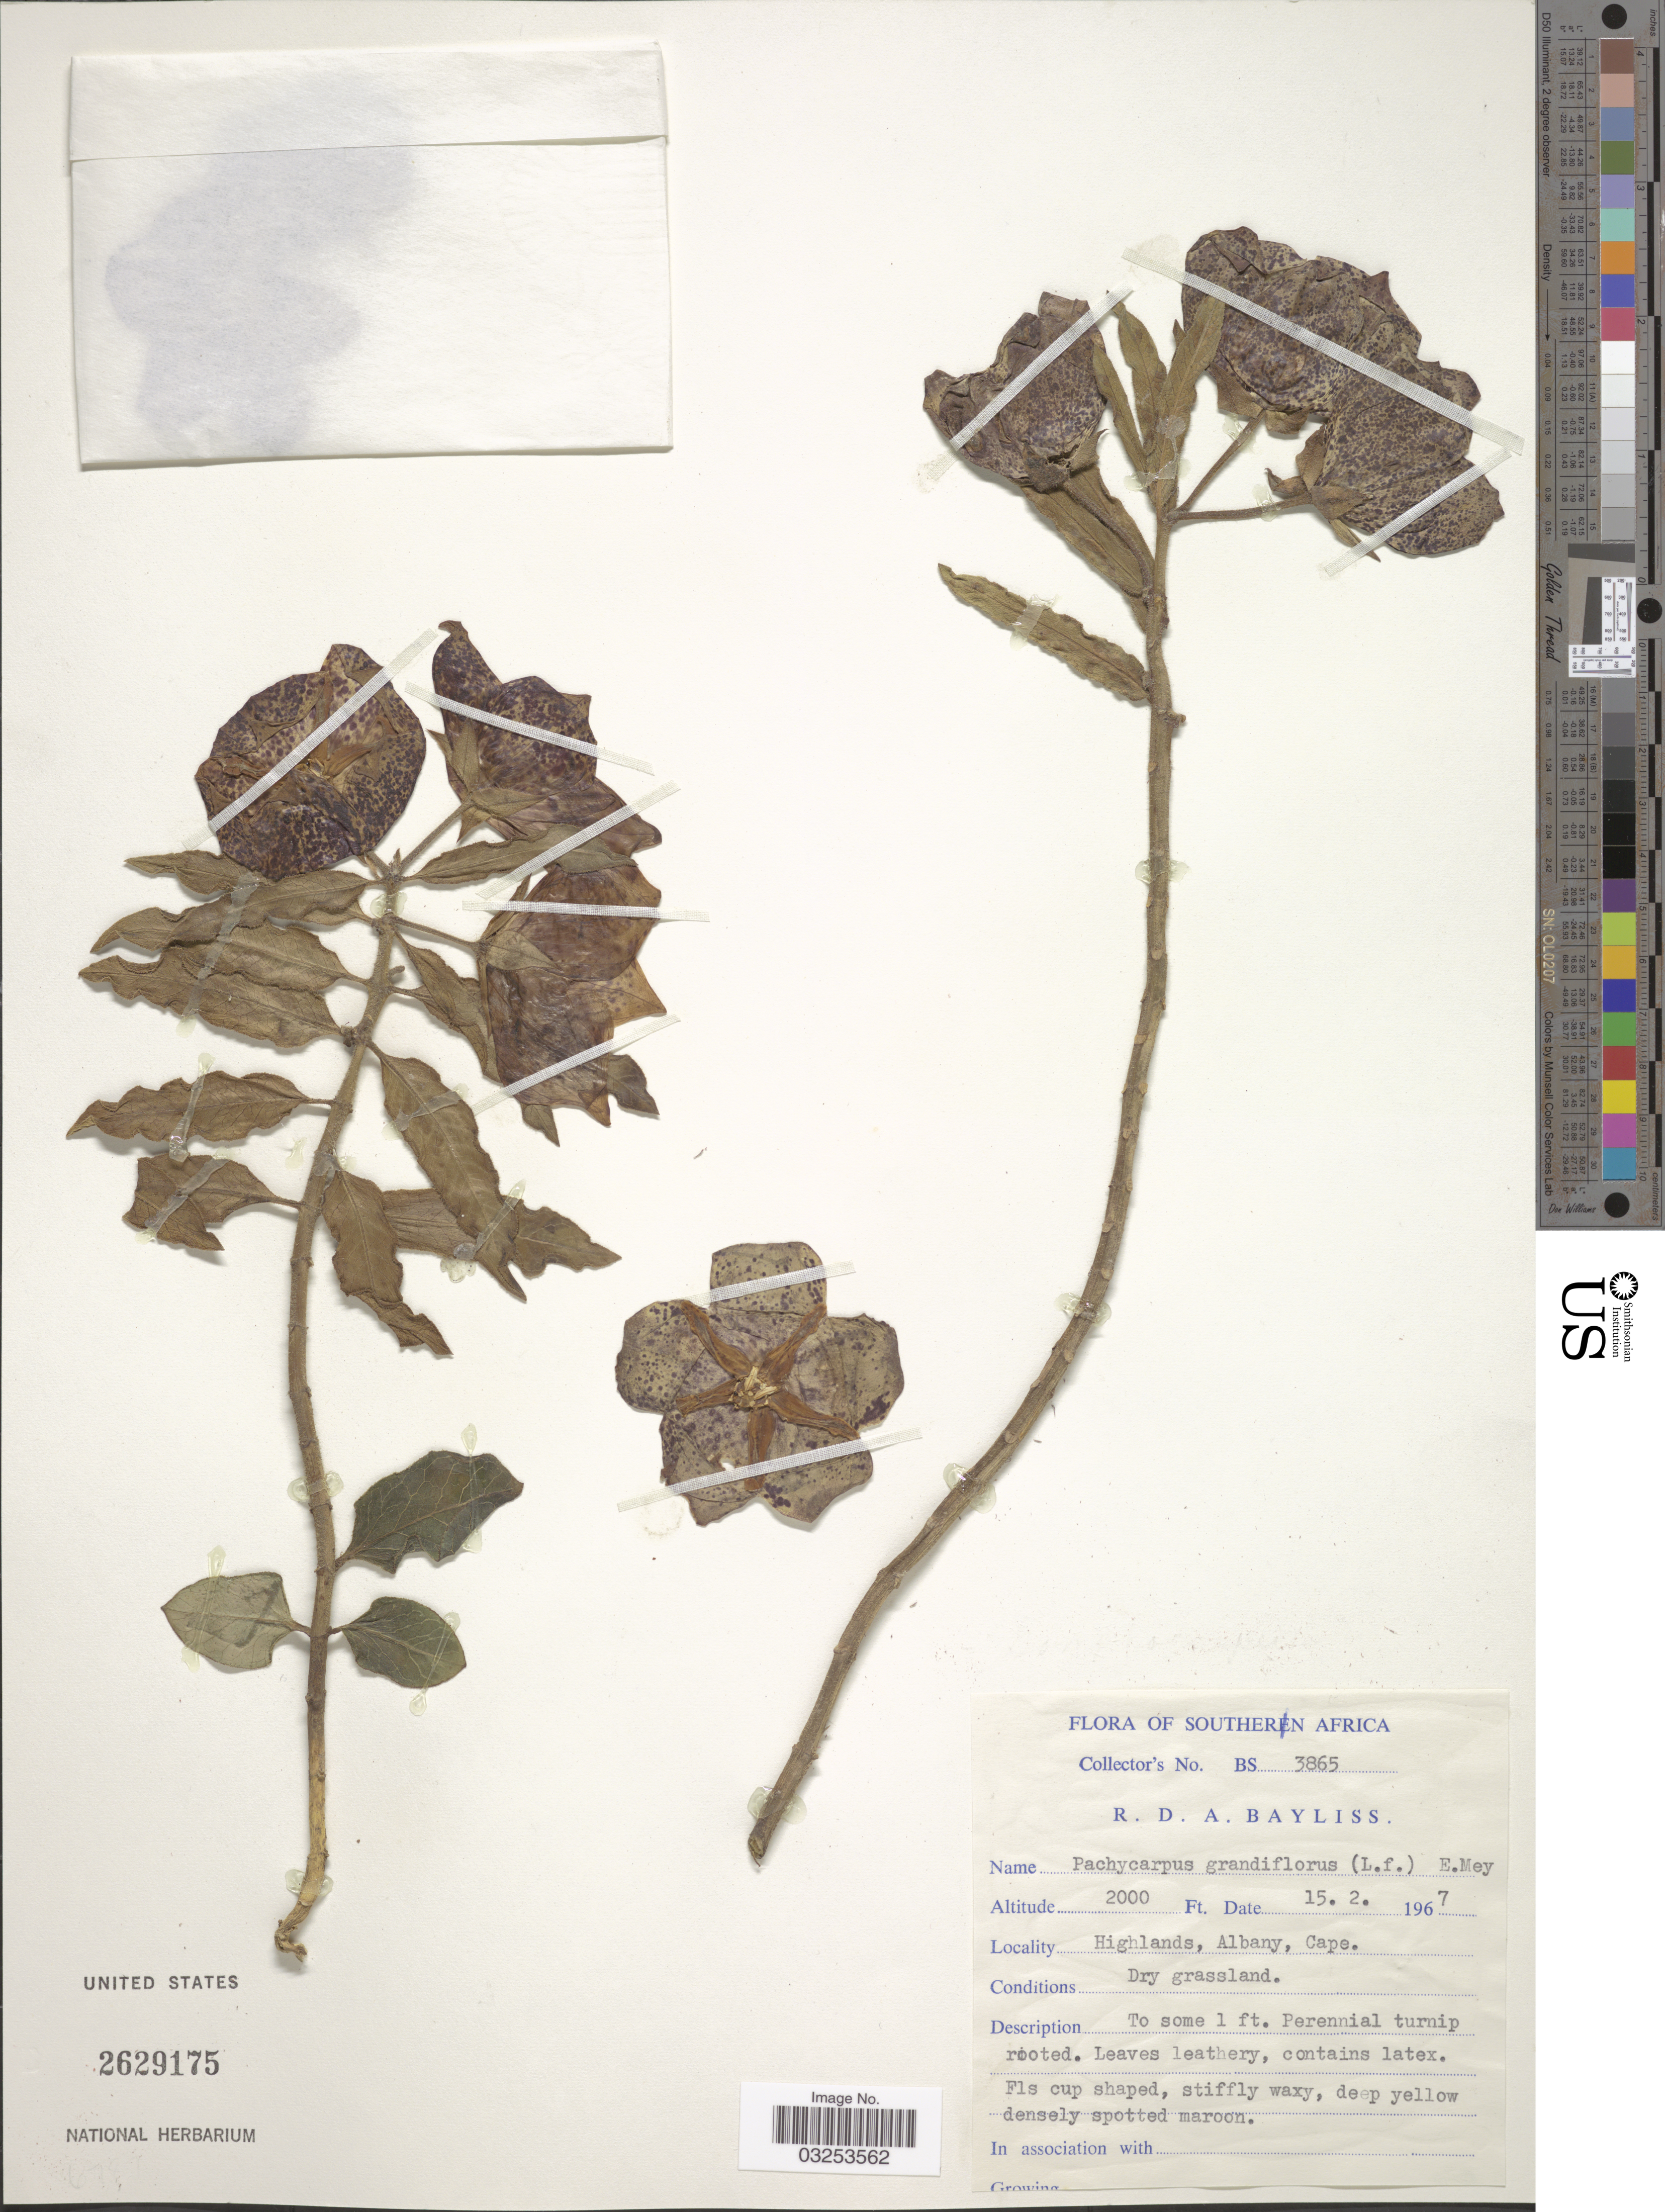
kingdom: Plantae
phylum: Tracheophyta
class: Magnoliopsida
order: Gentianales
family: Apocynaceae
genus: Pachycarpus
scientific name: Pachycarpus grandiflorus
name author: (L. f.) E. Mey.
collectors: R. Bayliss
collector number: BS 3865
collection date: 1967-02-15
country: South Africa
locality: Southern Africa. Highlands, Albany Cape.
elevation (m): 610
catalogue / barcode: US 2629175